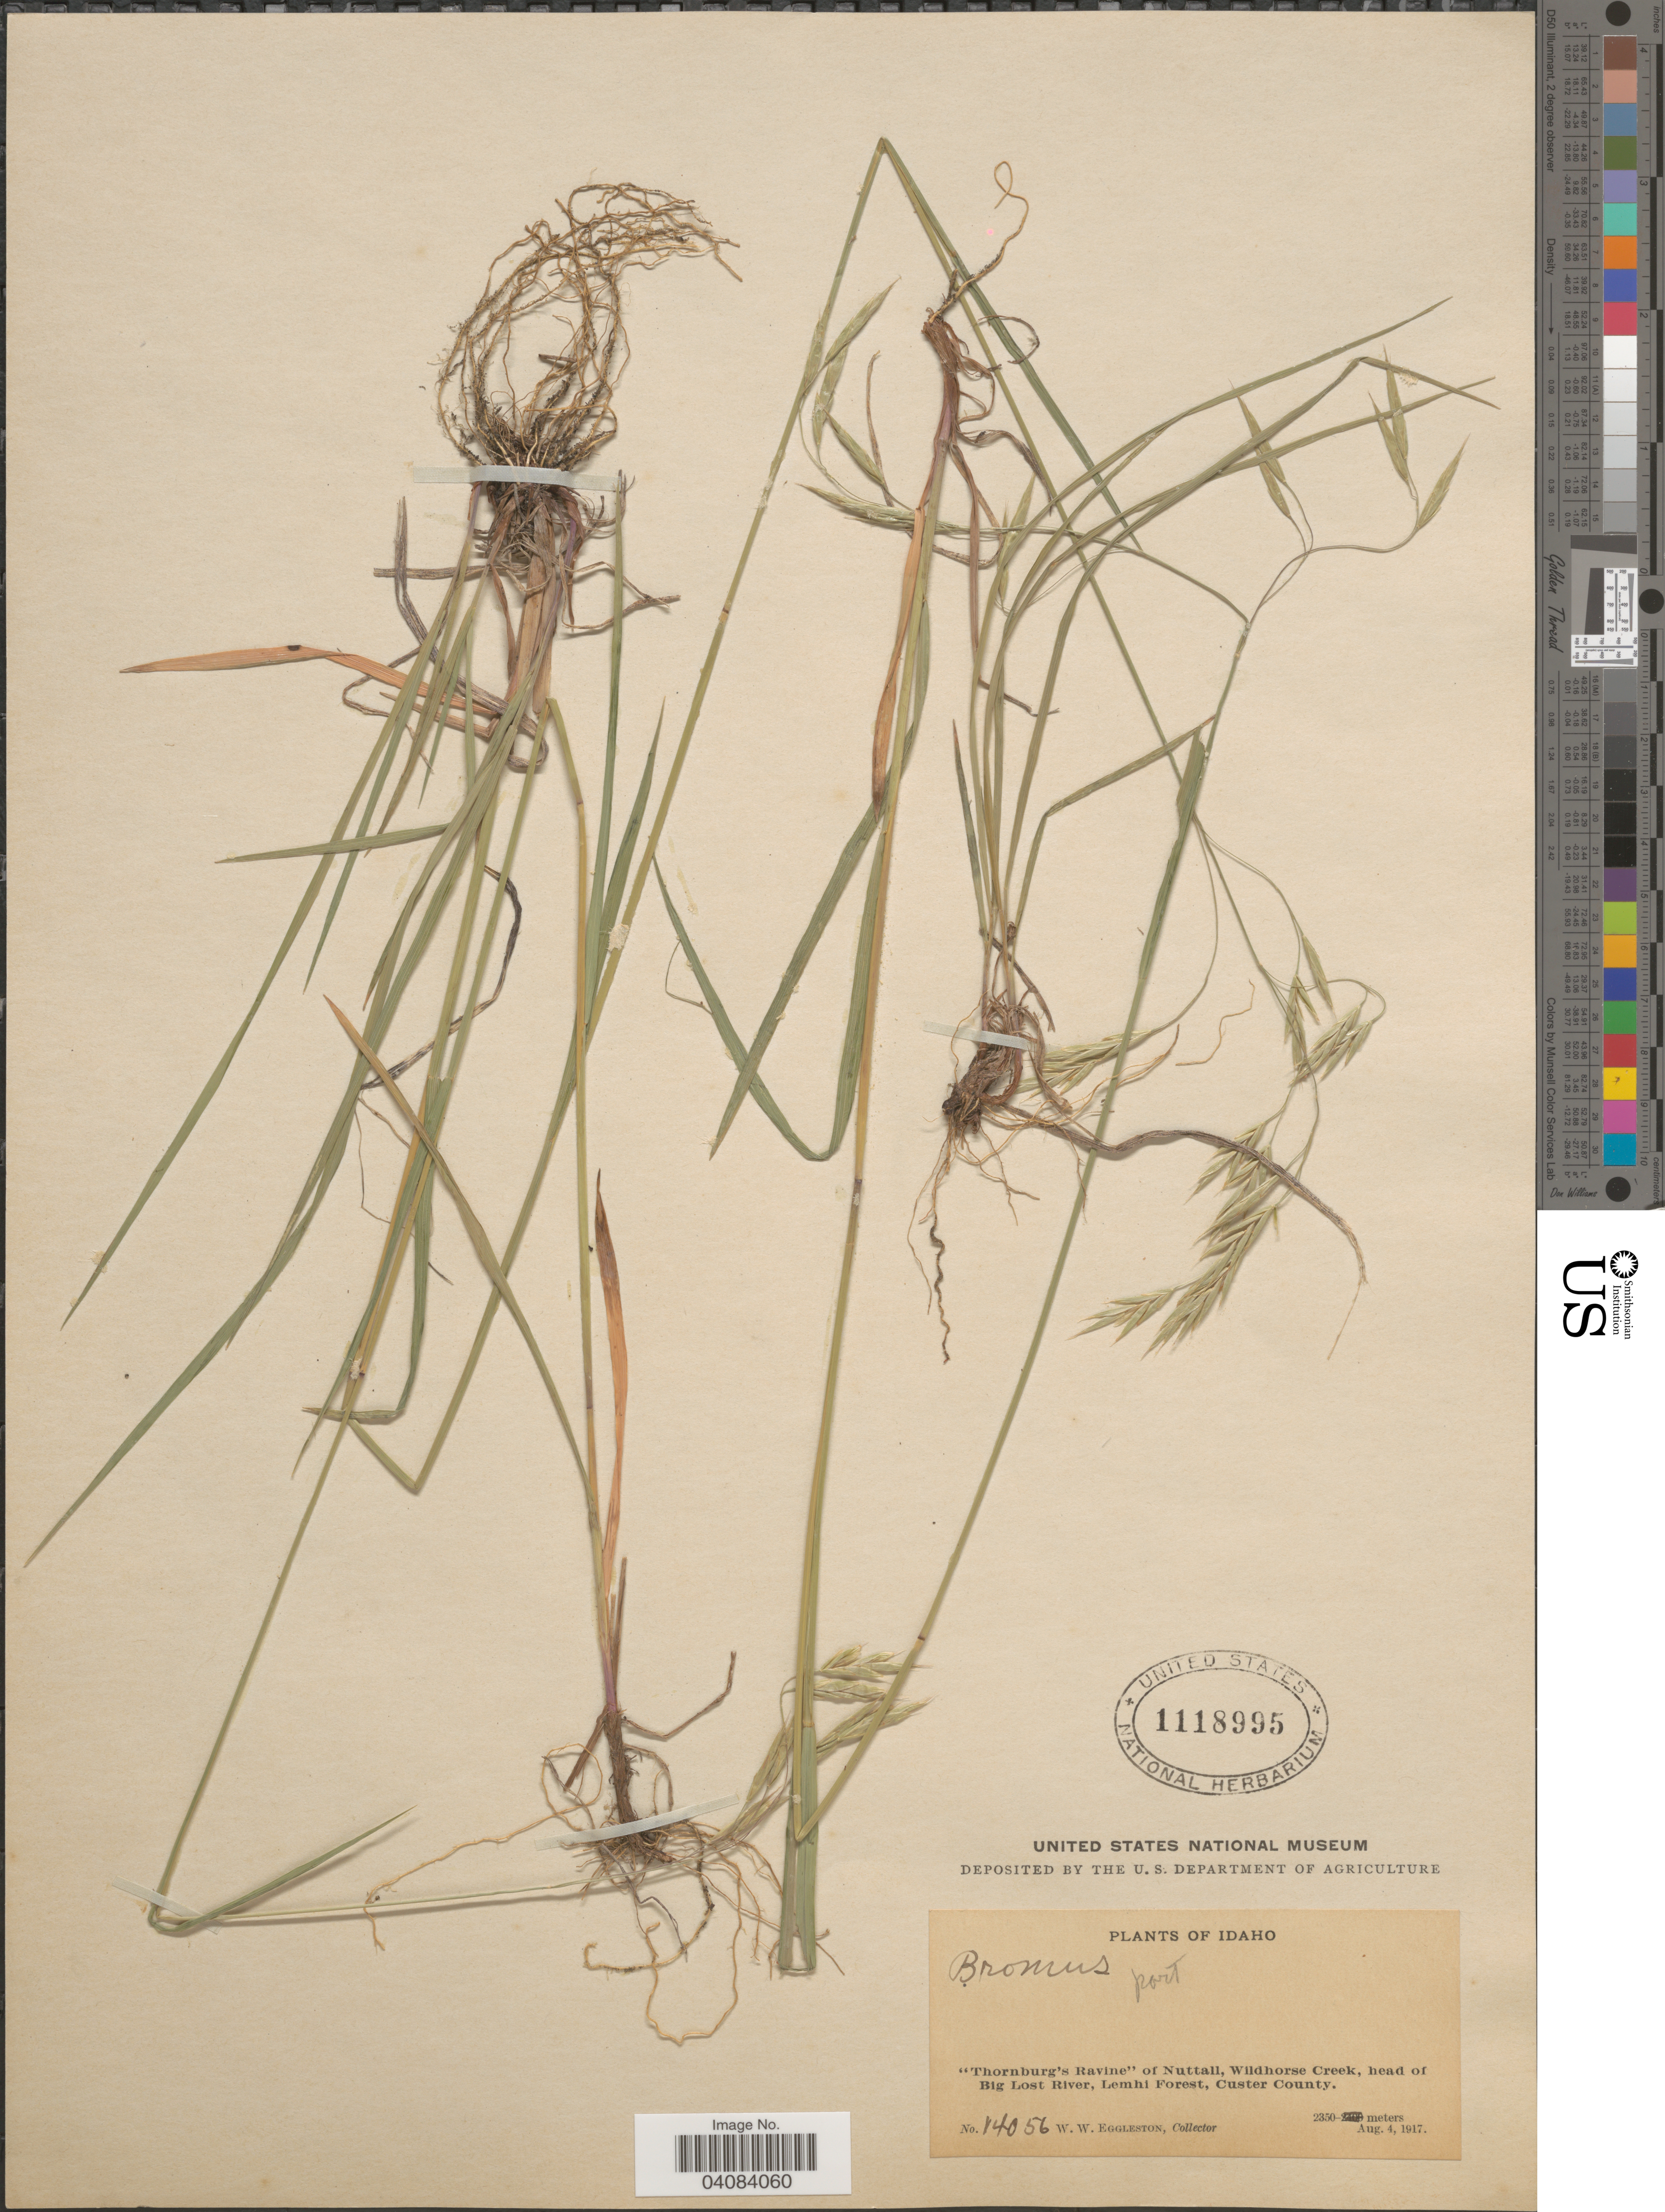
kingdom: Plantae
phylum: Tracheophyta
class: Liliopsida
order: Poales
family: Poaceae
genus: Bromus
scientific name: Bromus porteri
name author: (J.M. Coult.) Nash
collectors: W. W. Eggleston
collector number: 14056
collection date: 1917-08-04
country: United States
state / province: Idaho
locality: Thornburg's Ravine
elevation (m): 2350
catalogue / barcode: US 1118995